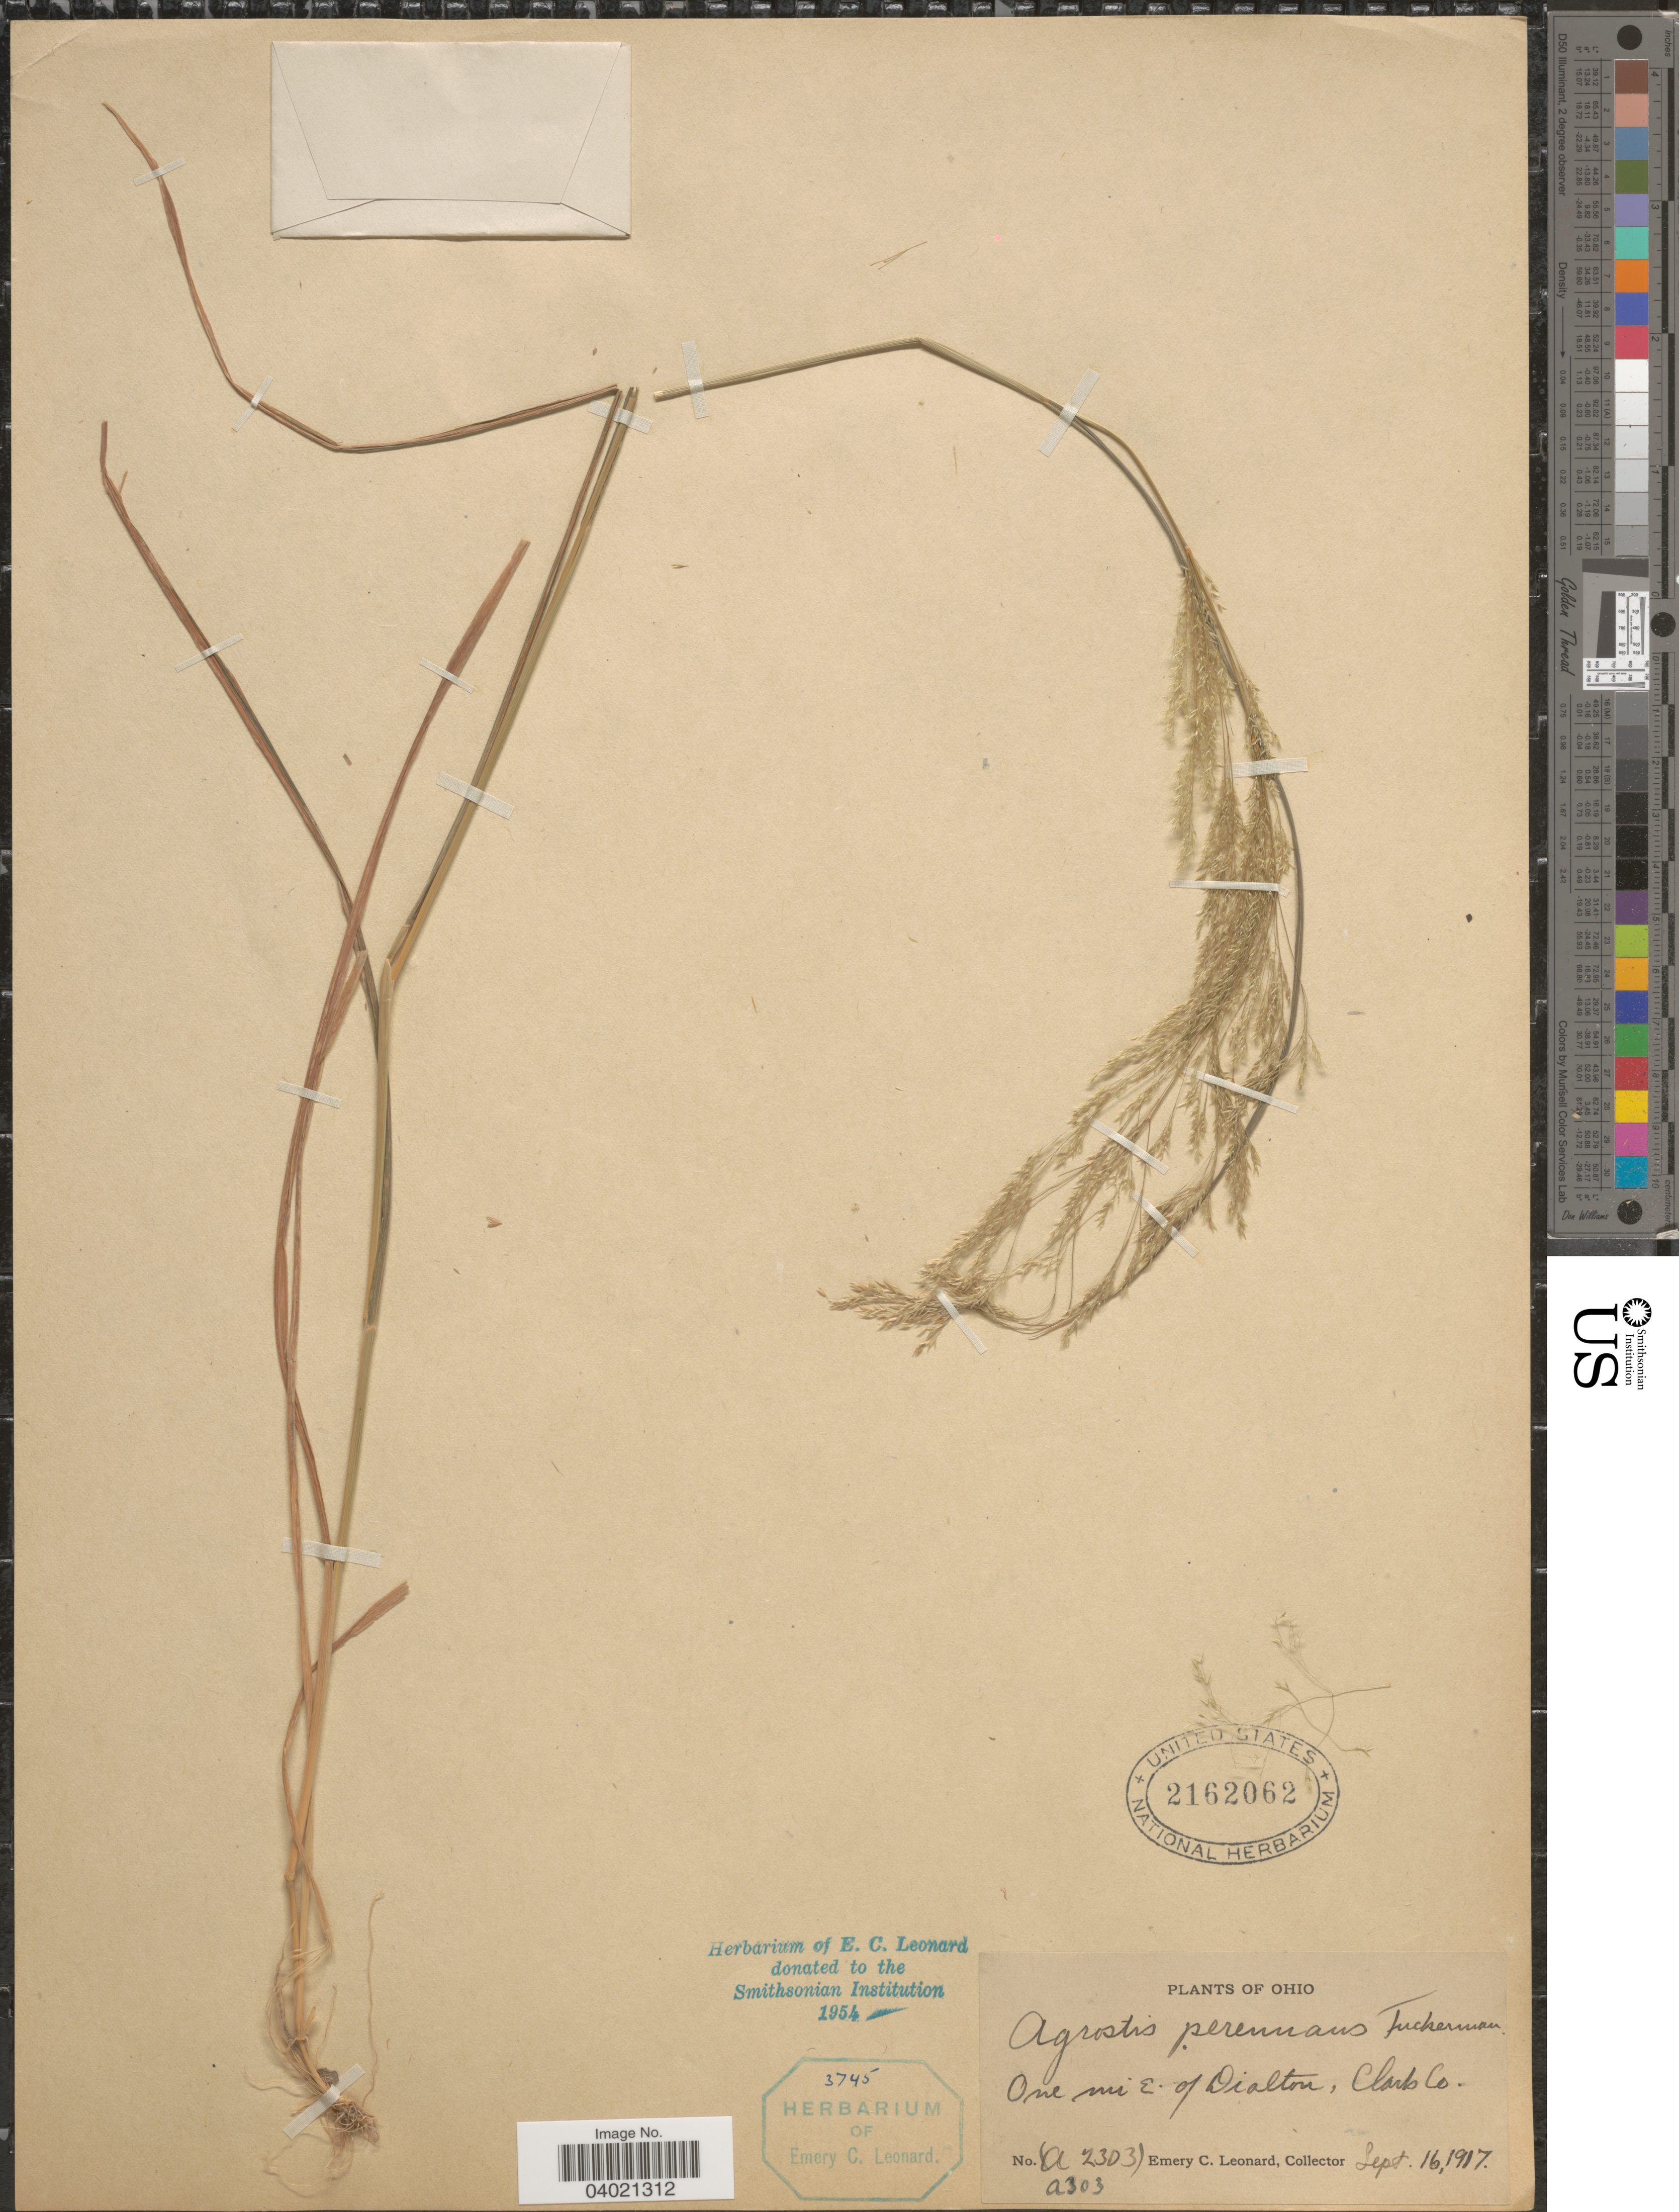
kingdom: Plantae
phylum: Tracheophyta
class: Liliopsida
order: Poales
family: Poaceae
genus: Agrostis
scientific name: Agrostis perennans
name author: (Walter) Tuck.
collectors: E. C. Leonard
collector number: a303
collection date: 1917-09-16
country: United States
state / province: Ohio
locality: One mi E. of Dialton, Clark Co.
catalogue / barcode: US 2162062